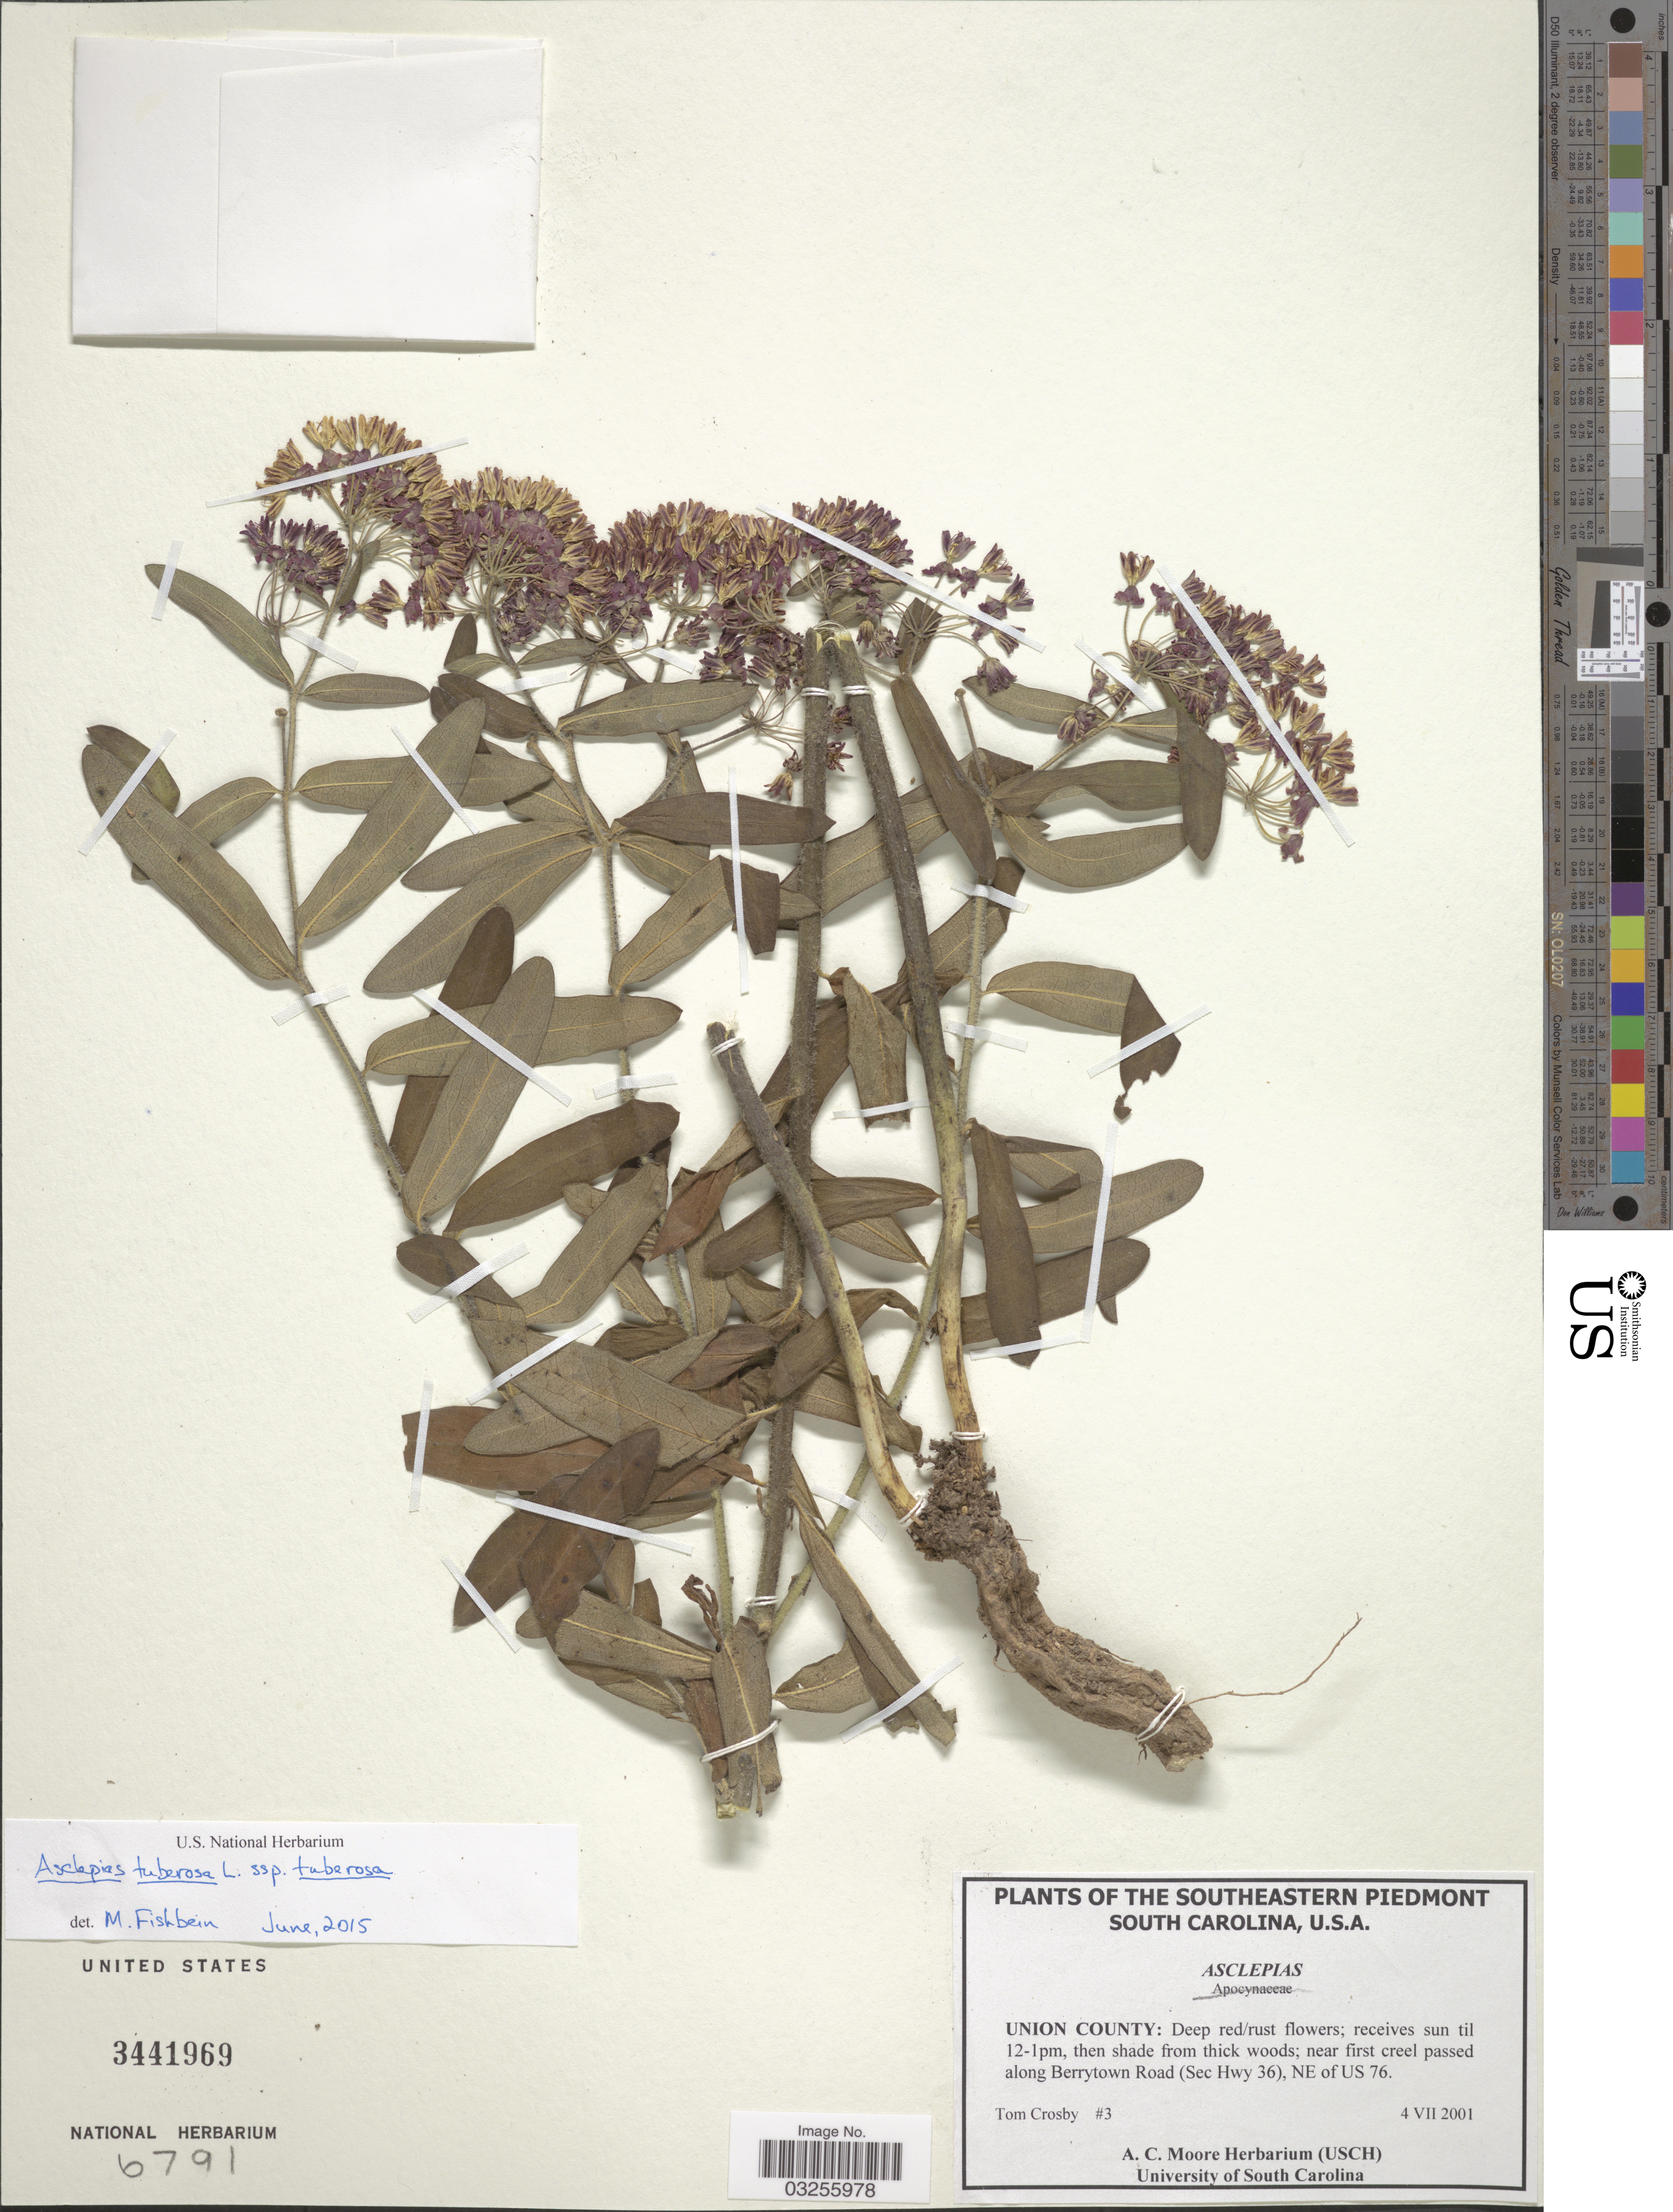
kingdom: Plantae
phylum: Tracheophyta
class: Magnoliopsida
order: Gentianales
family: Apocynaceae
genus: Asclepias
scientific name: Asclepias tuberosa subsp. tuberosa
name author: L.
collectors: T. Crosby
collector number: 3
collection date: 2001-07-04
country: United States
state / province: South Carolina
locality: The Southeastern Piedmont. Union County: along Berrytown Road (Sec Hwy 36), NE of US 76.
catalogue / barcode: US 3441969